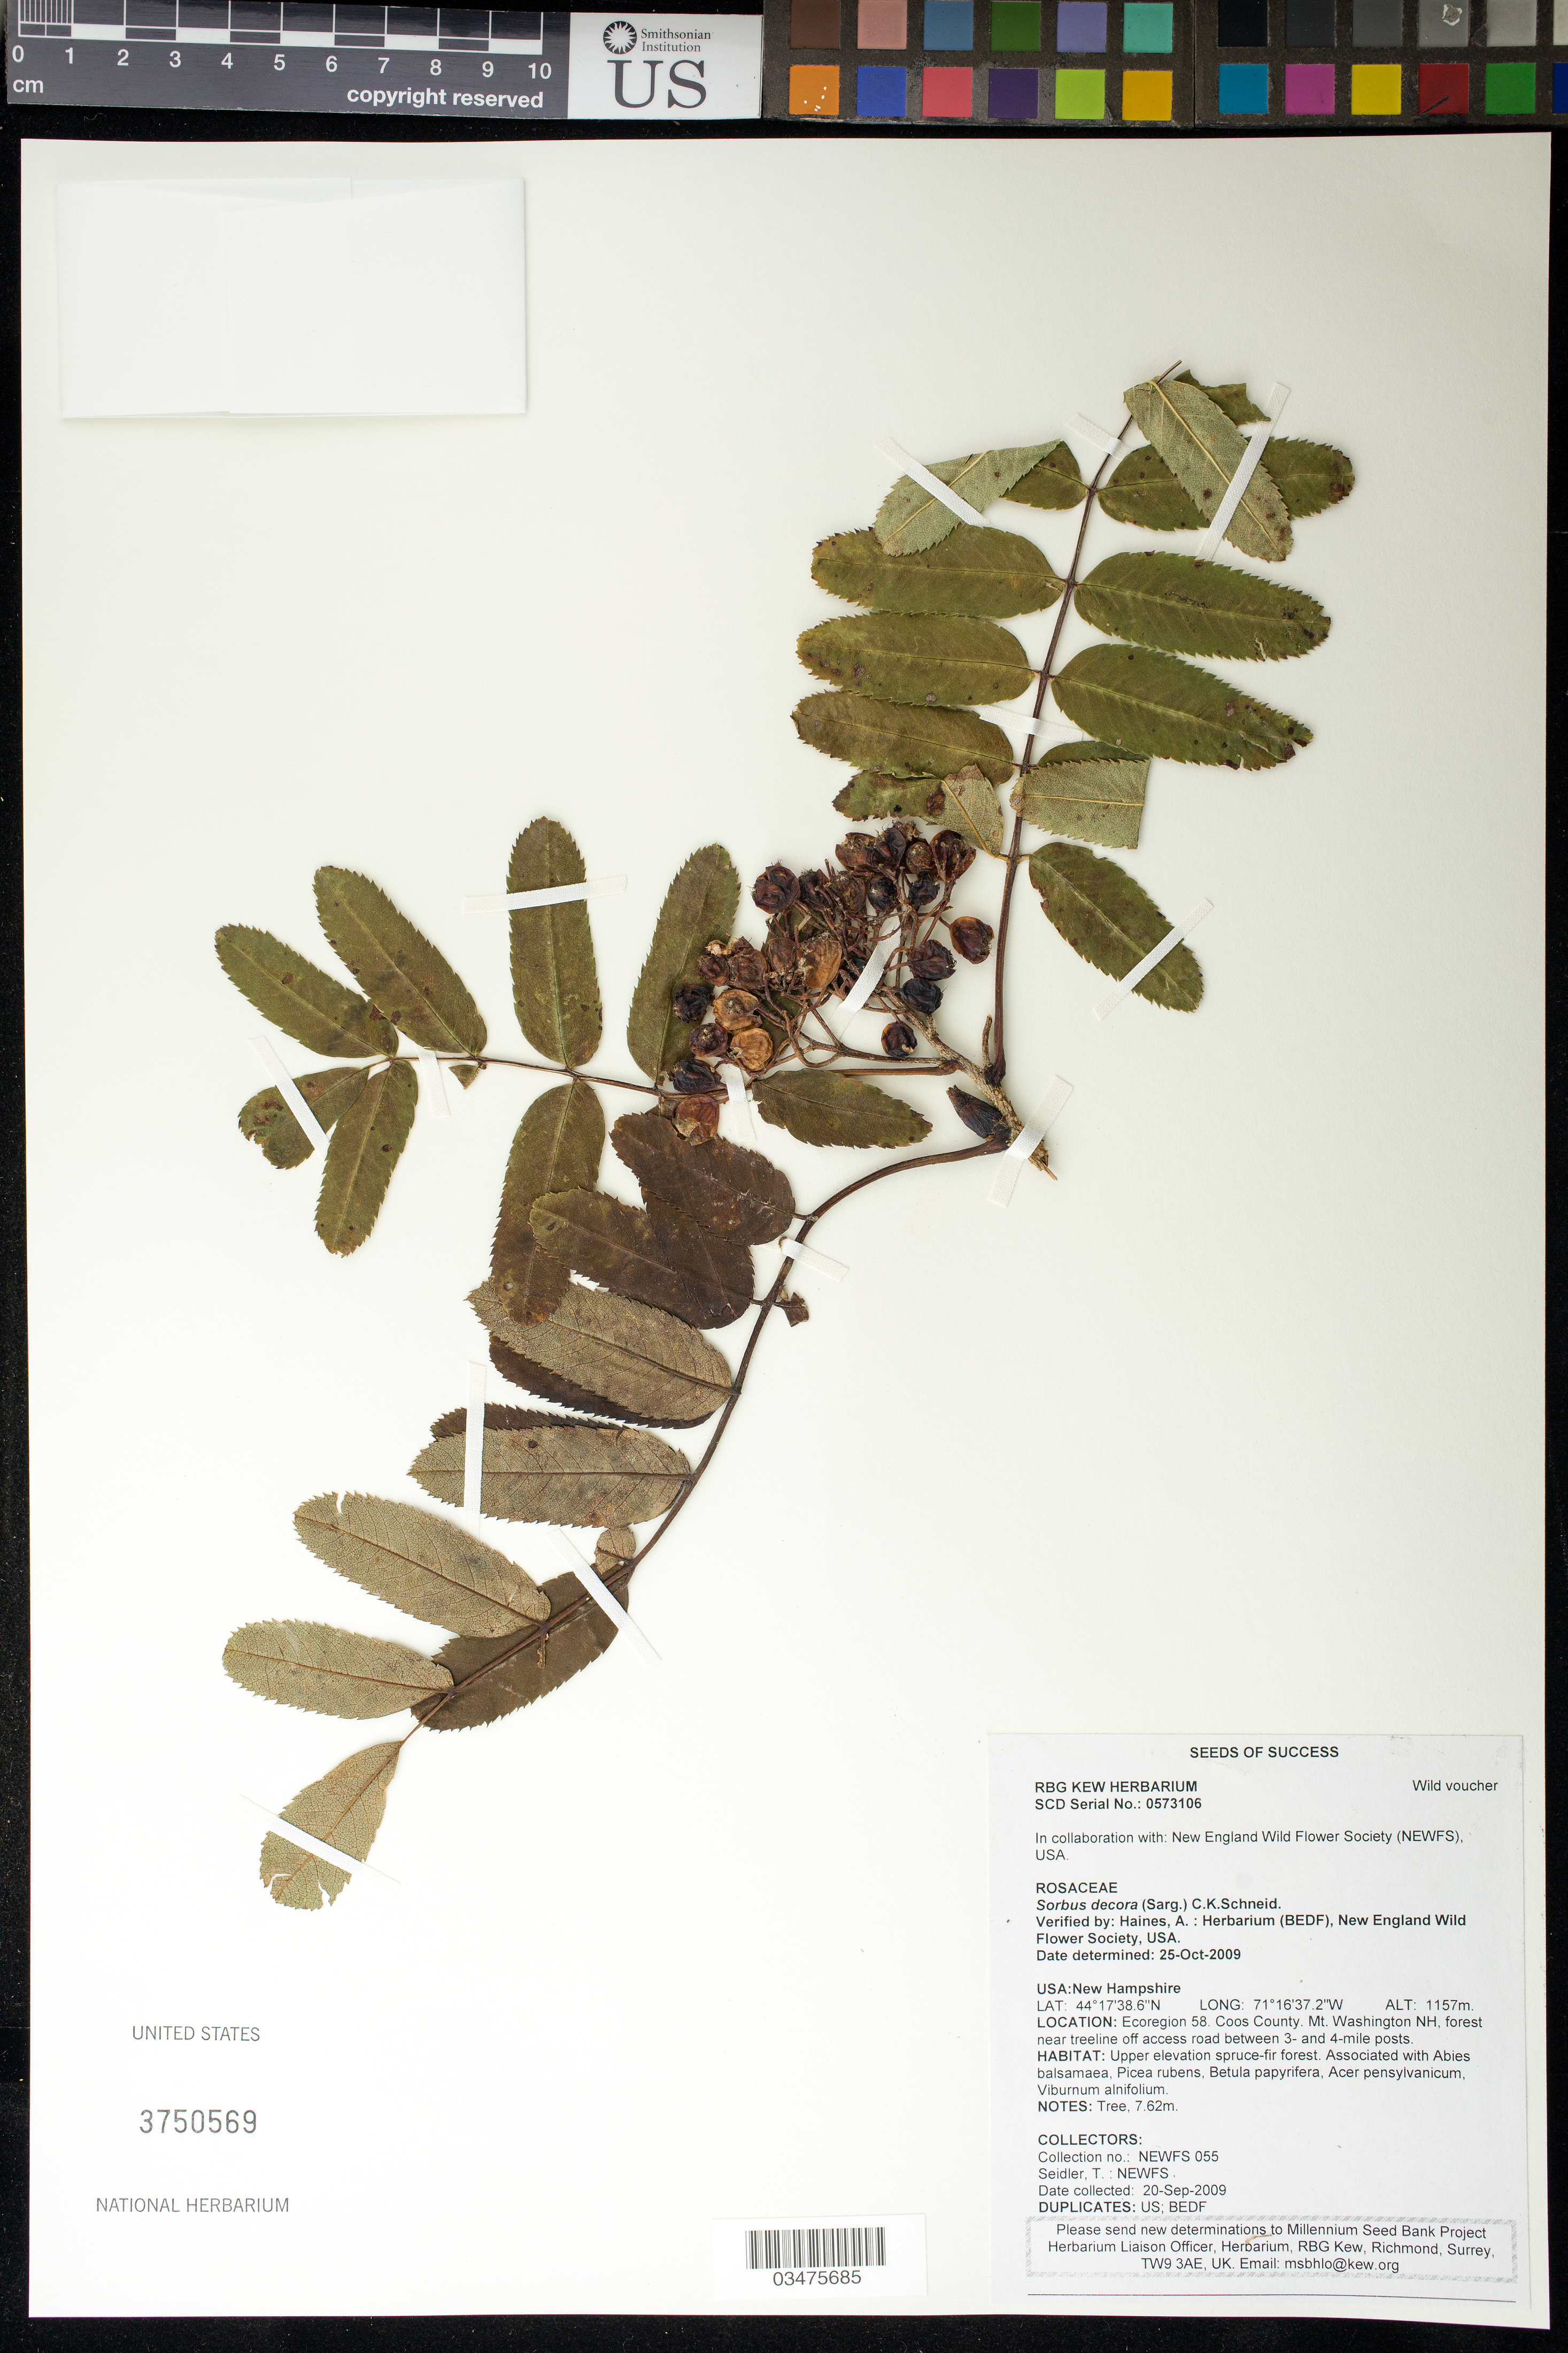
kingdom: Plantae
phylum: Tracheophyta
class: Magnoliopsida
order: Rosales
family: Rosaceae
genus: Sorbus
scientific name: Sorbus decora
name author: (Sarg.) C.K. Schneid.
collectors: T. Seidler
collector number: NEWFS 055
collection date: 2009-09-20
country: United States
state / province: New Hampshire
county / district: Coos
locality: Mt. Washington, forest near treeline off access road between 3 and 4-mile posts.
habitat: Upper elevation spruce-fir forest.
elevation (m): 1157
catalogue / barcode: US 3750569